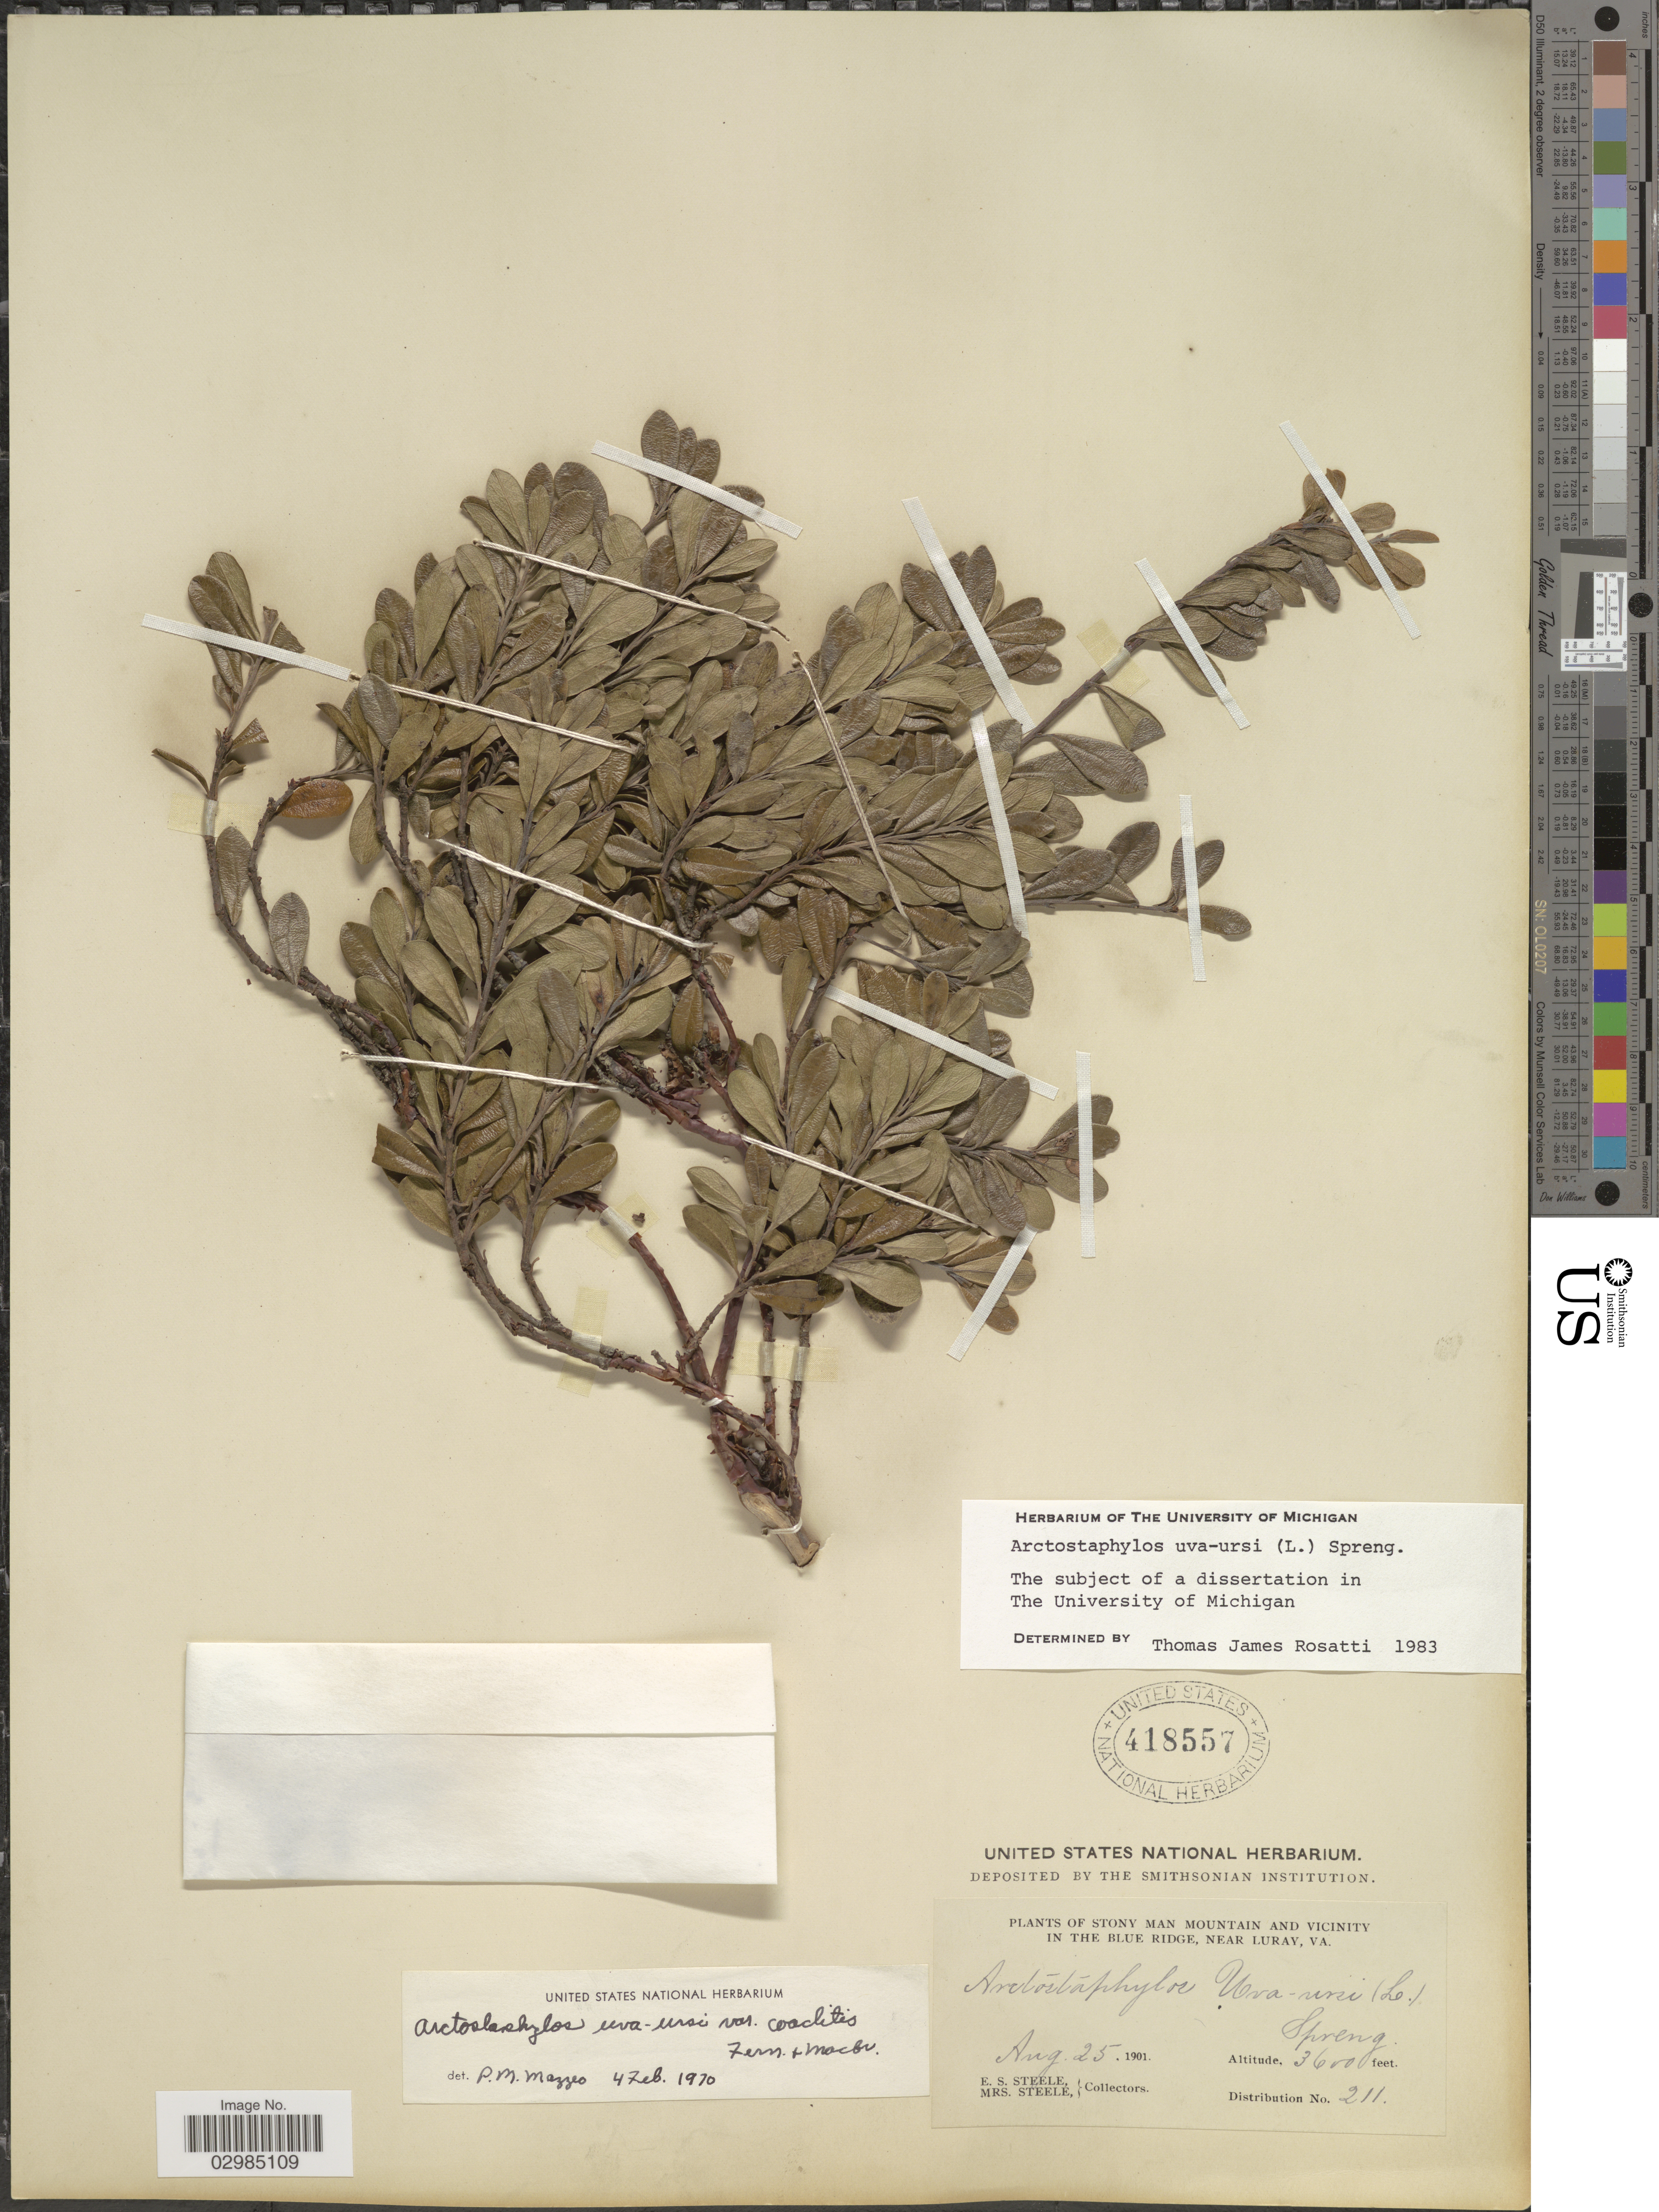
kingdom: Plantae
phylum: Tracheophyta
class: Magnoliopsida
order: Ericales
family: Ericaceae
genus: Arctostaphylos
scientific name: Arctostaphylos uva-ursi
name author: (L.) Spreng.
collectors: E. Steele & Mrs. E. S. Steele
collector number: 211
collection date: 1901-08-25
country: United States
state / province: Virginia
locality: Stony Man Mountain and Vicinity in the Blue Ridge, near Luray.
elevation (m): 1097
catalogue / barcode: US 418557